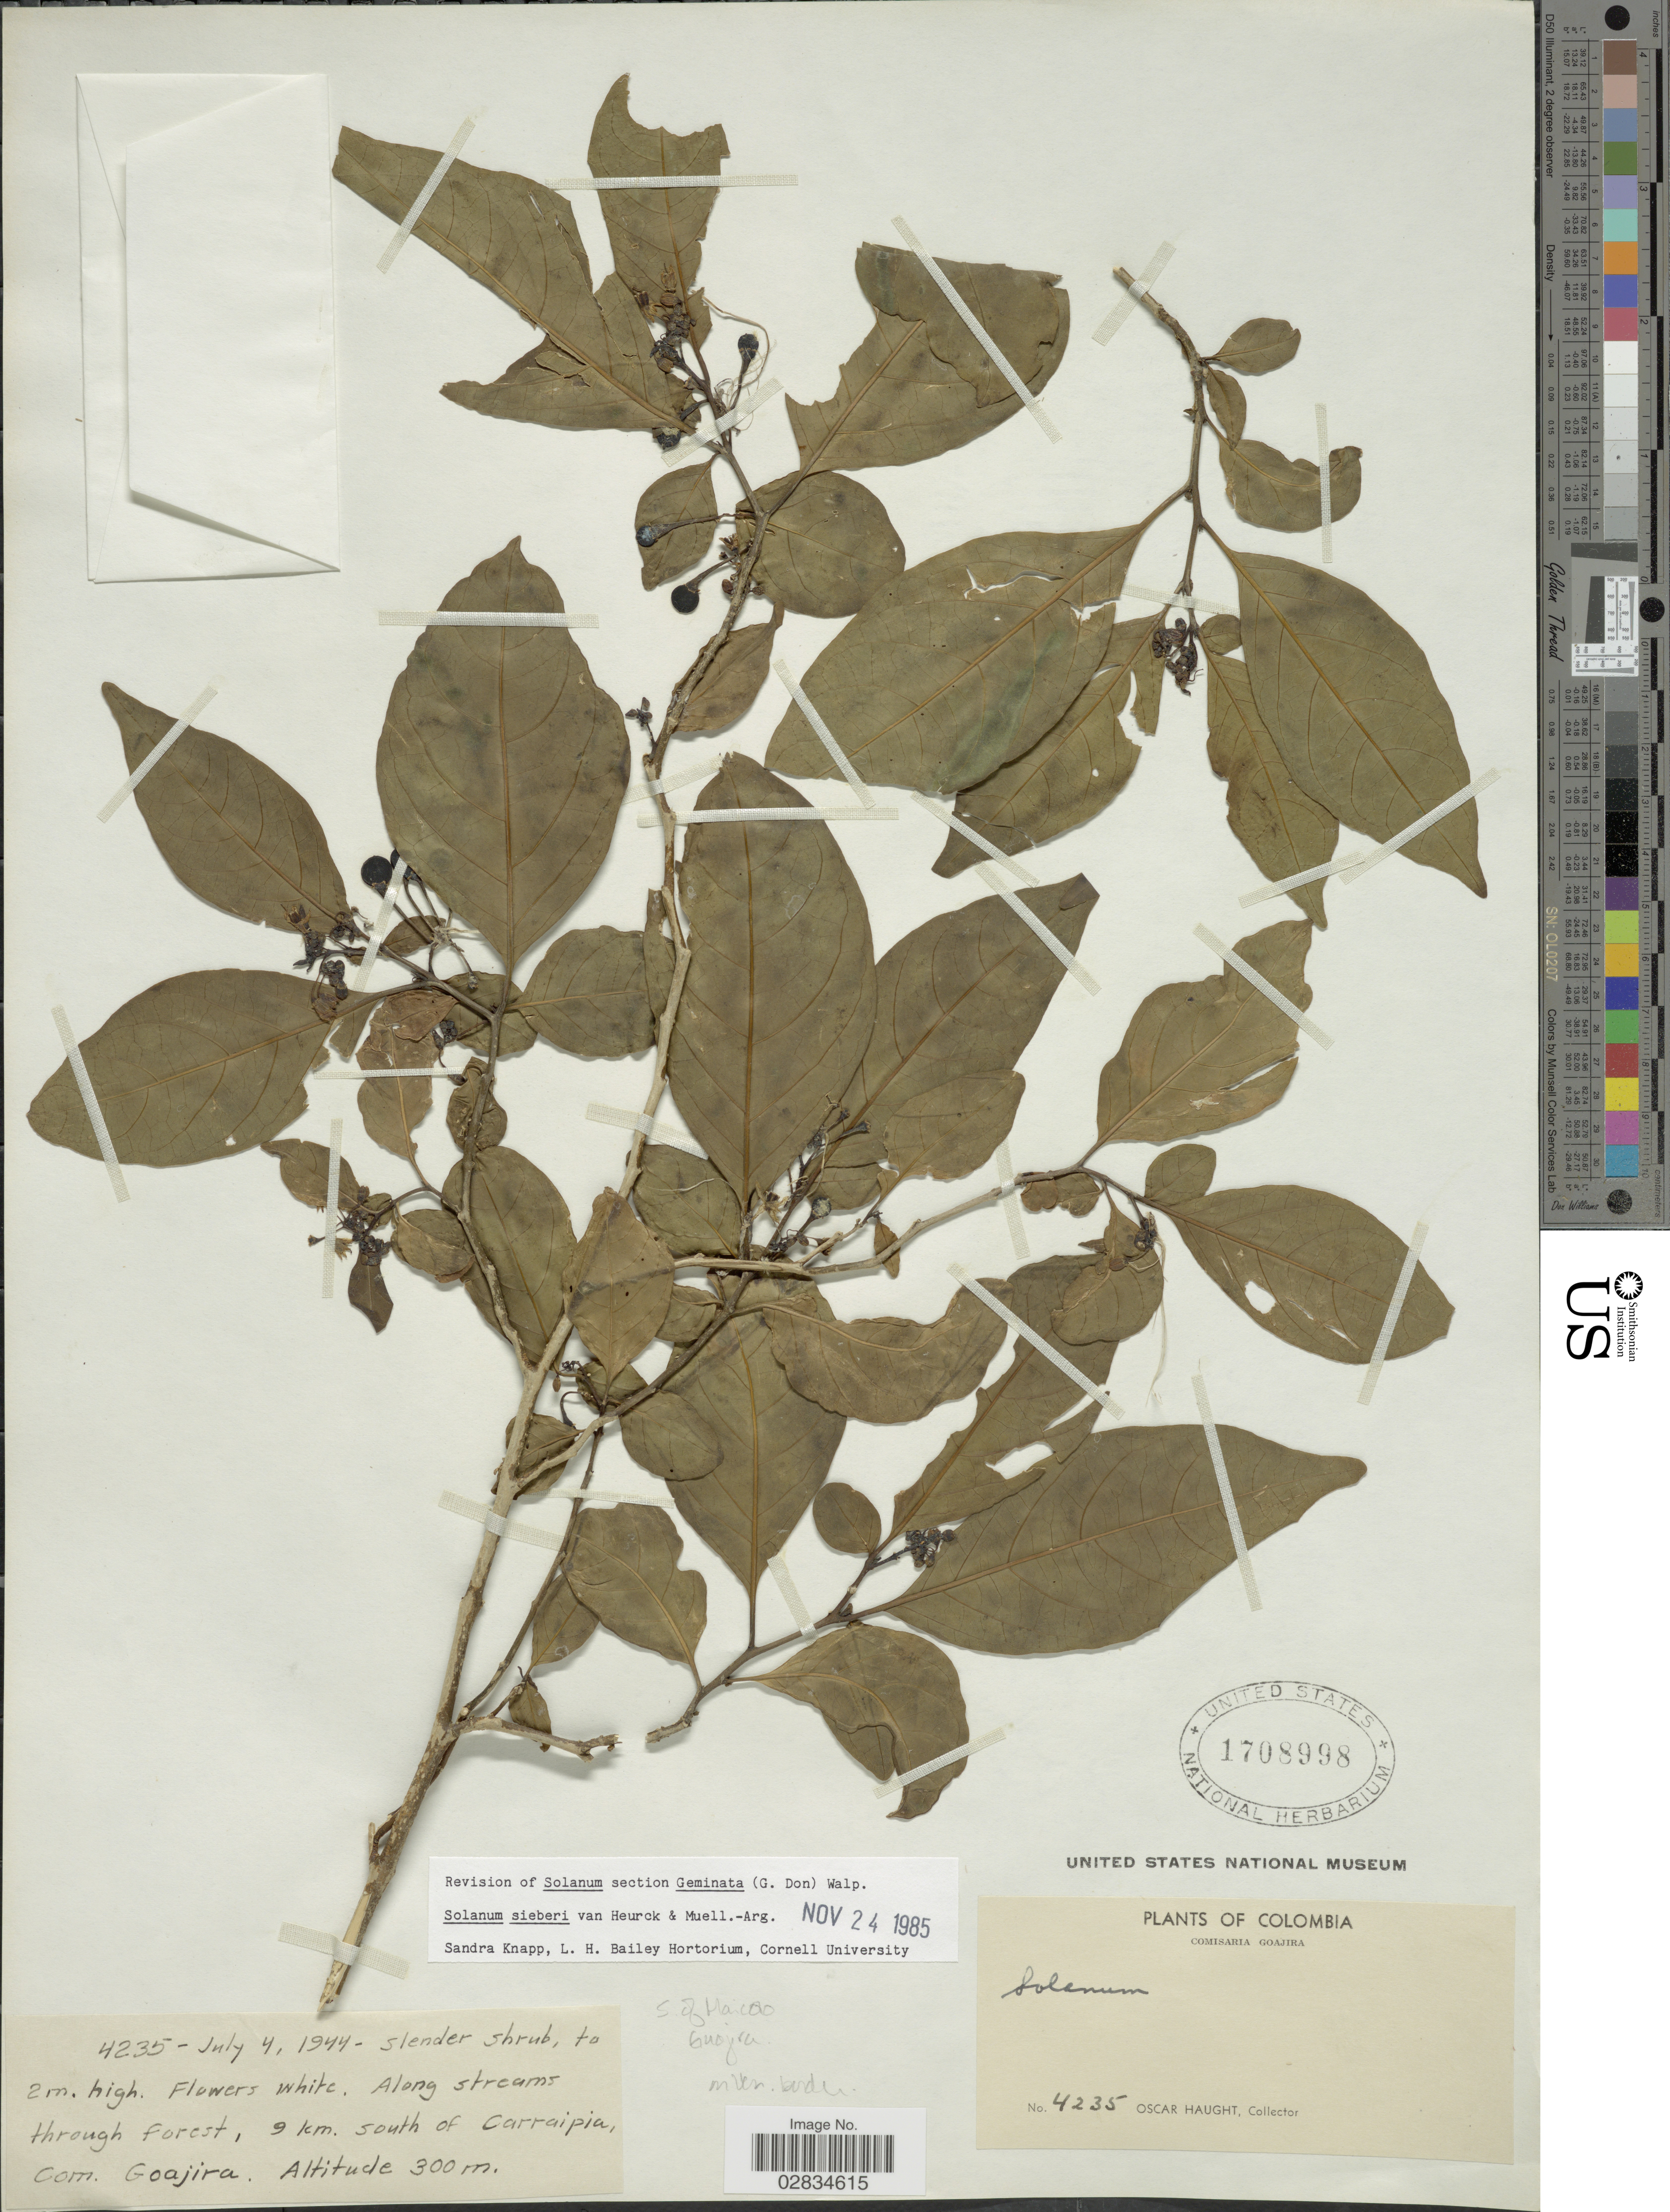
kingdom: Plantae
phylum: Tracheophyta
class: Magnoliopsida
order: Solanales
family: Solanaceae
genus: Solanum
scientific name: Solanum sieberi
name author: Van Heurck & Müll. Arg.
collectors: O. L. Haught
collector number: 4235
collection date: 1944-07-04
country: Colombia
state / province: La Guajira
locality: Along streams through Forest, 9 km. South of Carraipia, Com. Goajira.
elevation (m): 300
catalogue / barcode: US 1708998